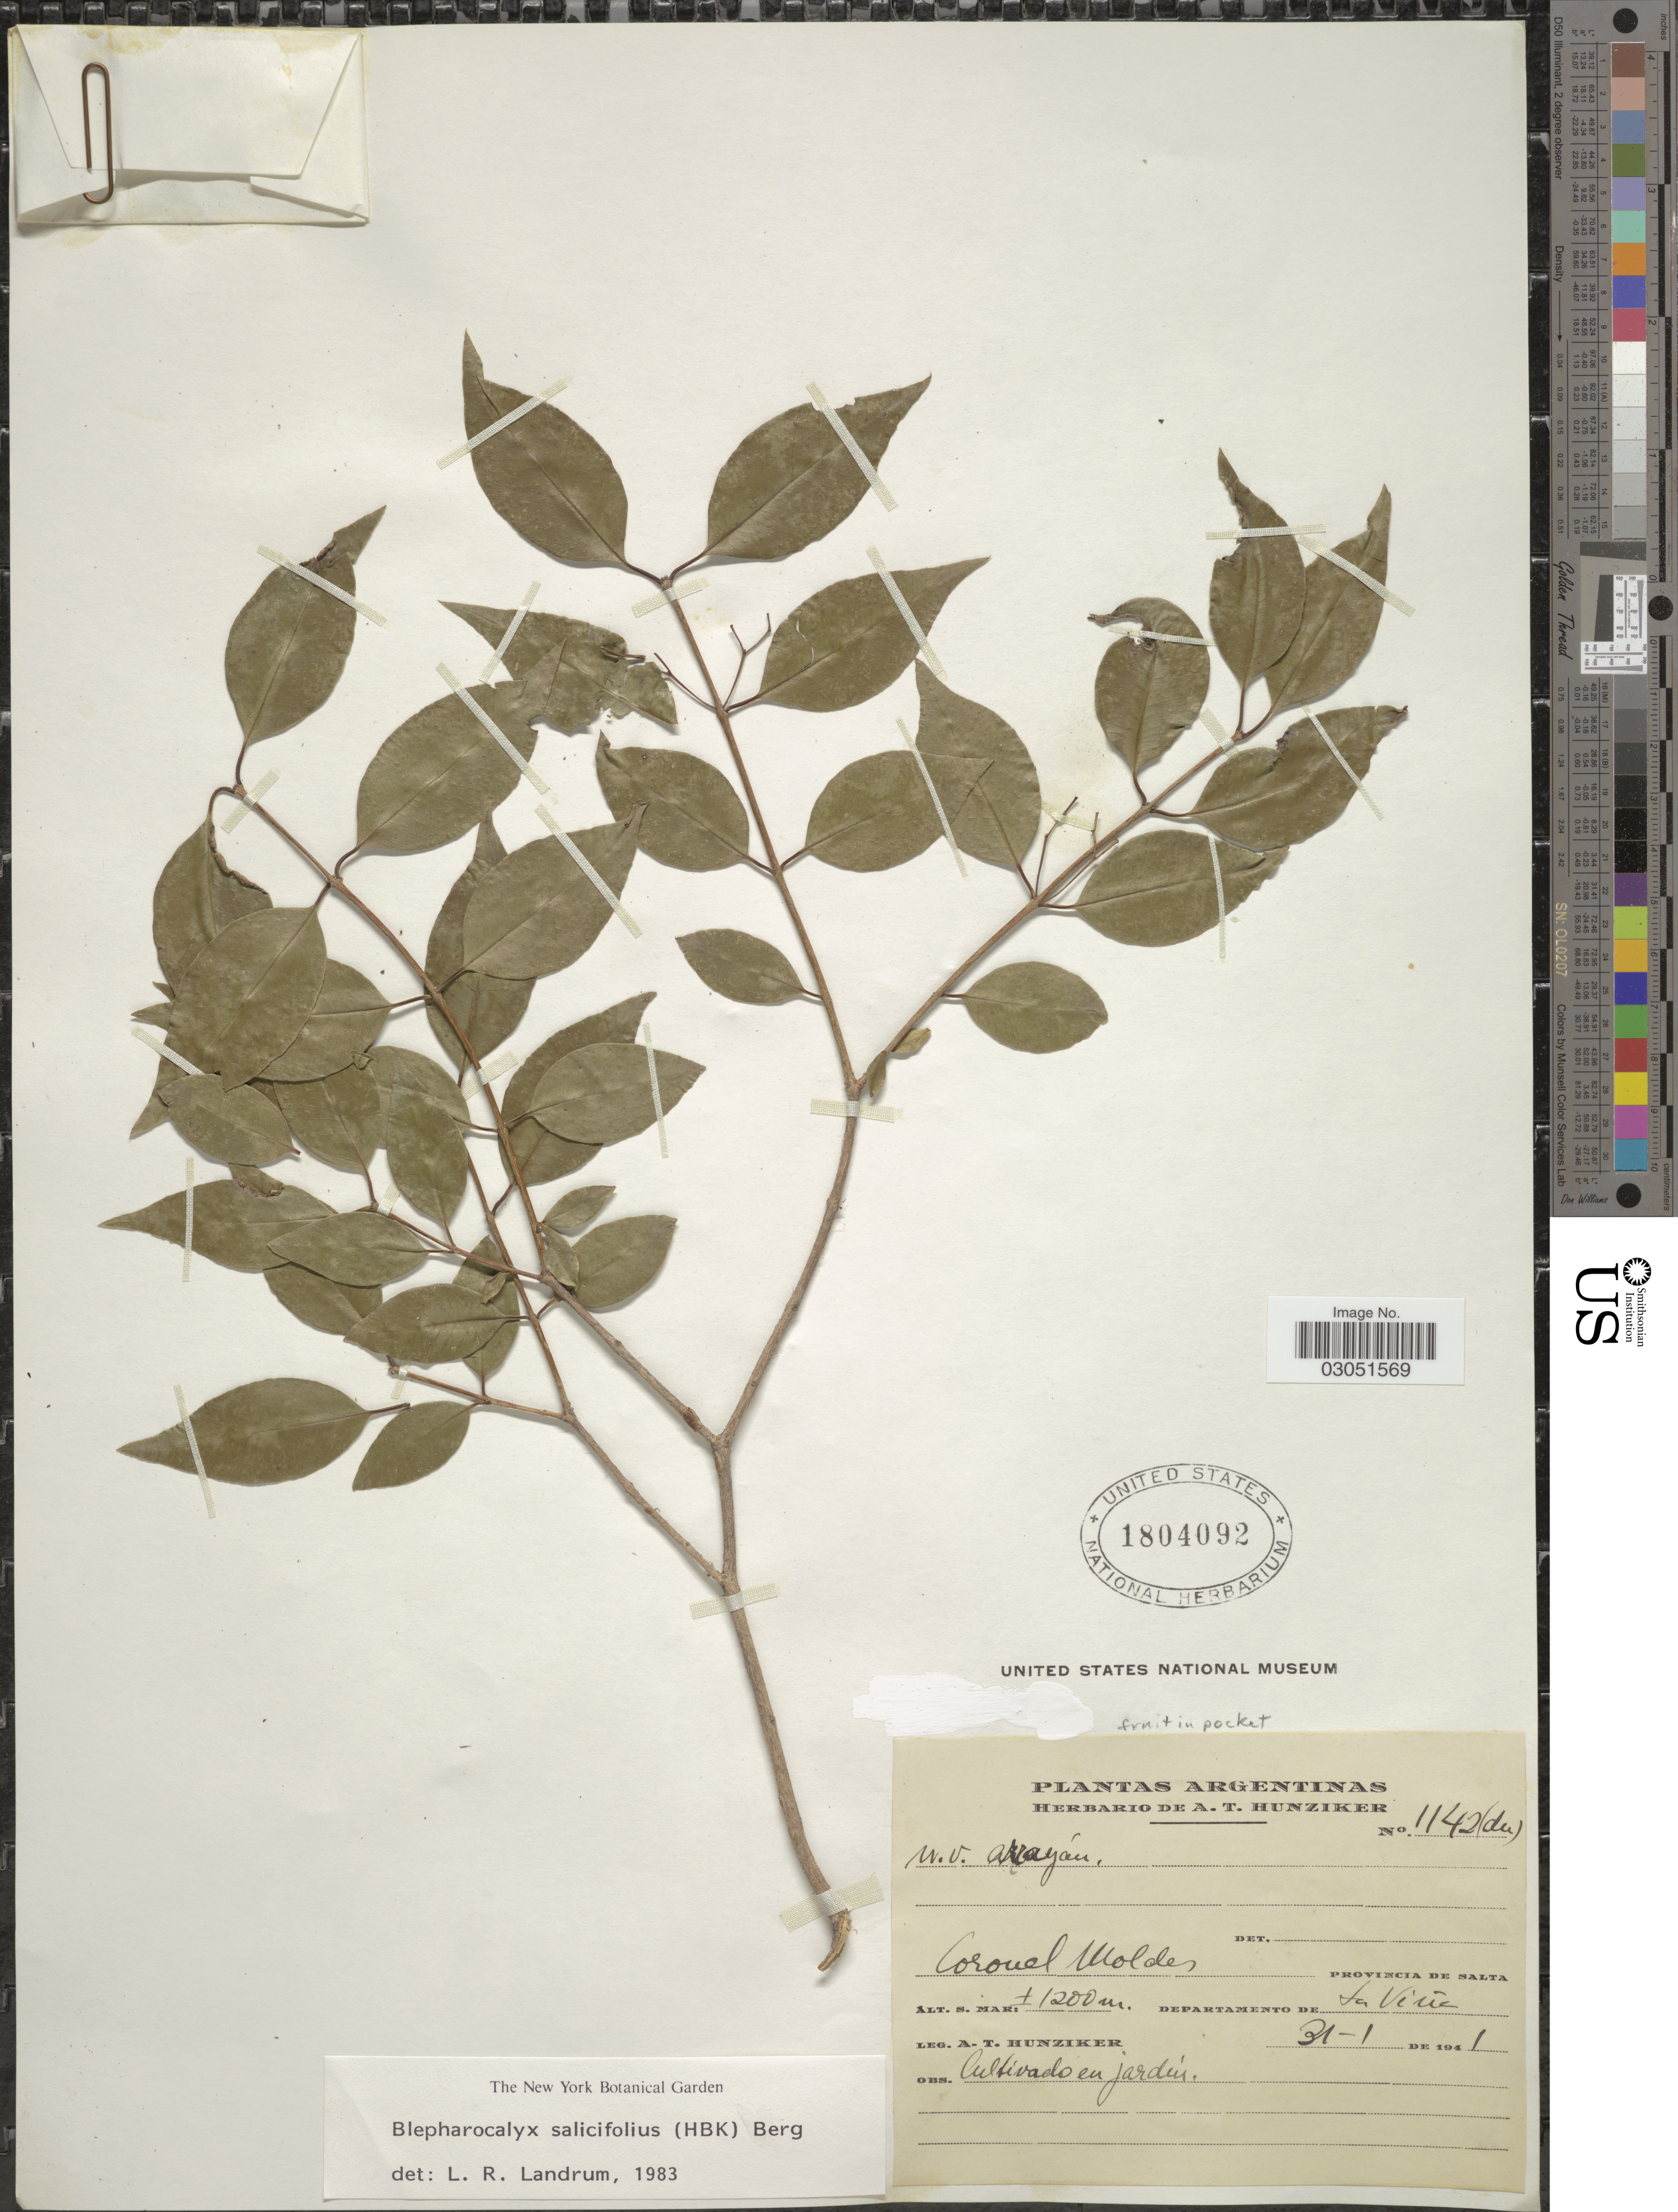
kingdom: Plantae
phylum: Tracheophyta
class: Magnoliopsida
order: Myrtales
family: Myrtaceae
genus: Blepharocalyx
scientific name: Blepharocalyx salicifolius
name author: (Kunth) O. Berg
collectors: A. T. Hunziker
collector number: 1142(du)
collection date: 1941-01-31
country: Argentina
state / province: Salta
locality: Coronel Moldes, Departamento de La Vina.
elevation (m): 1200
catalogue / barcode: US 1804092